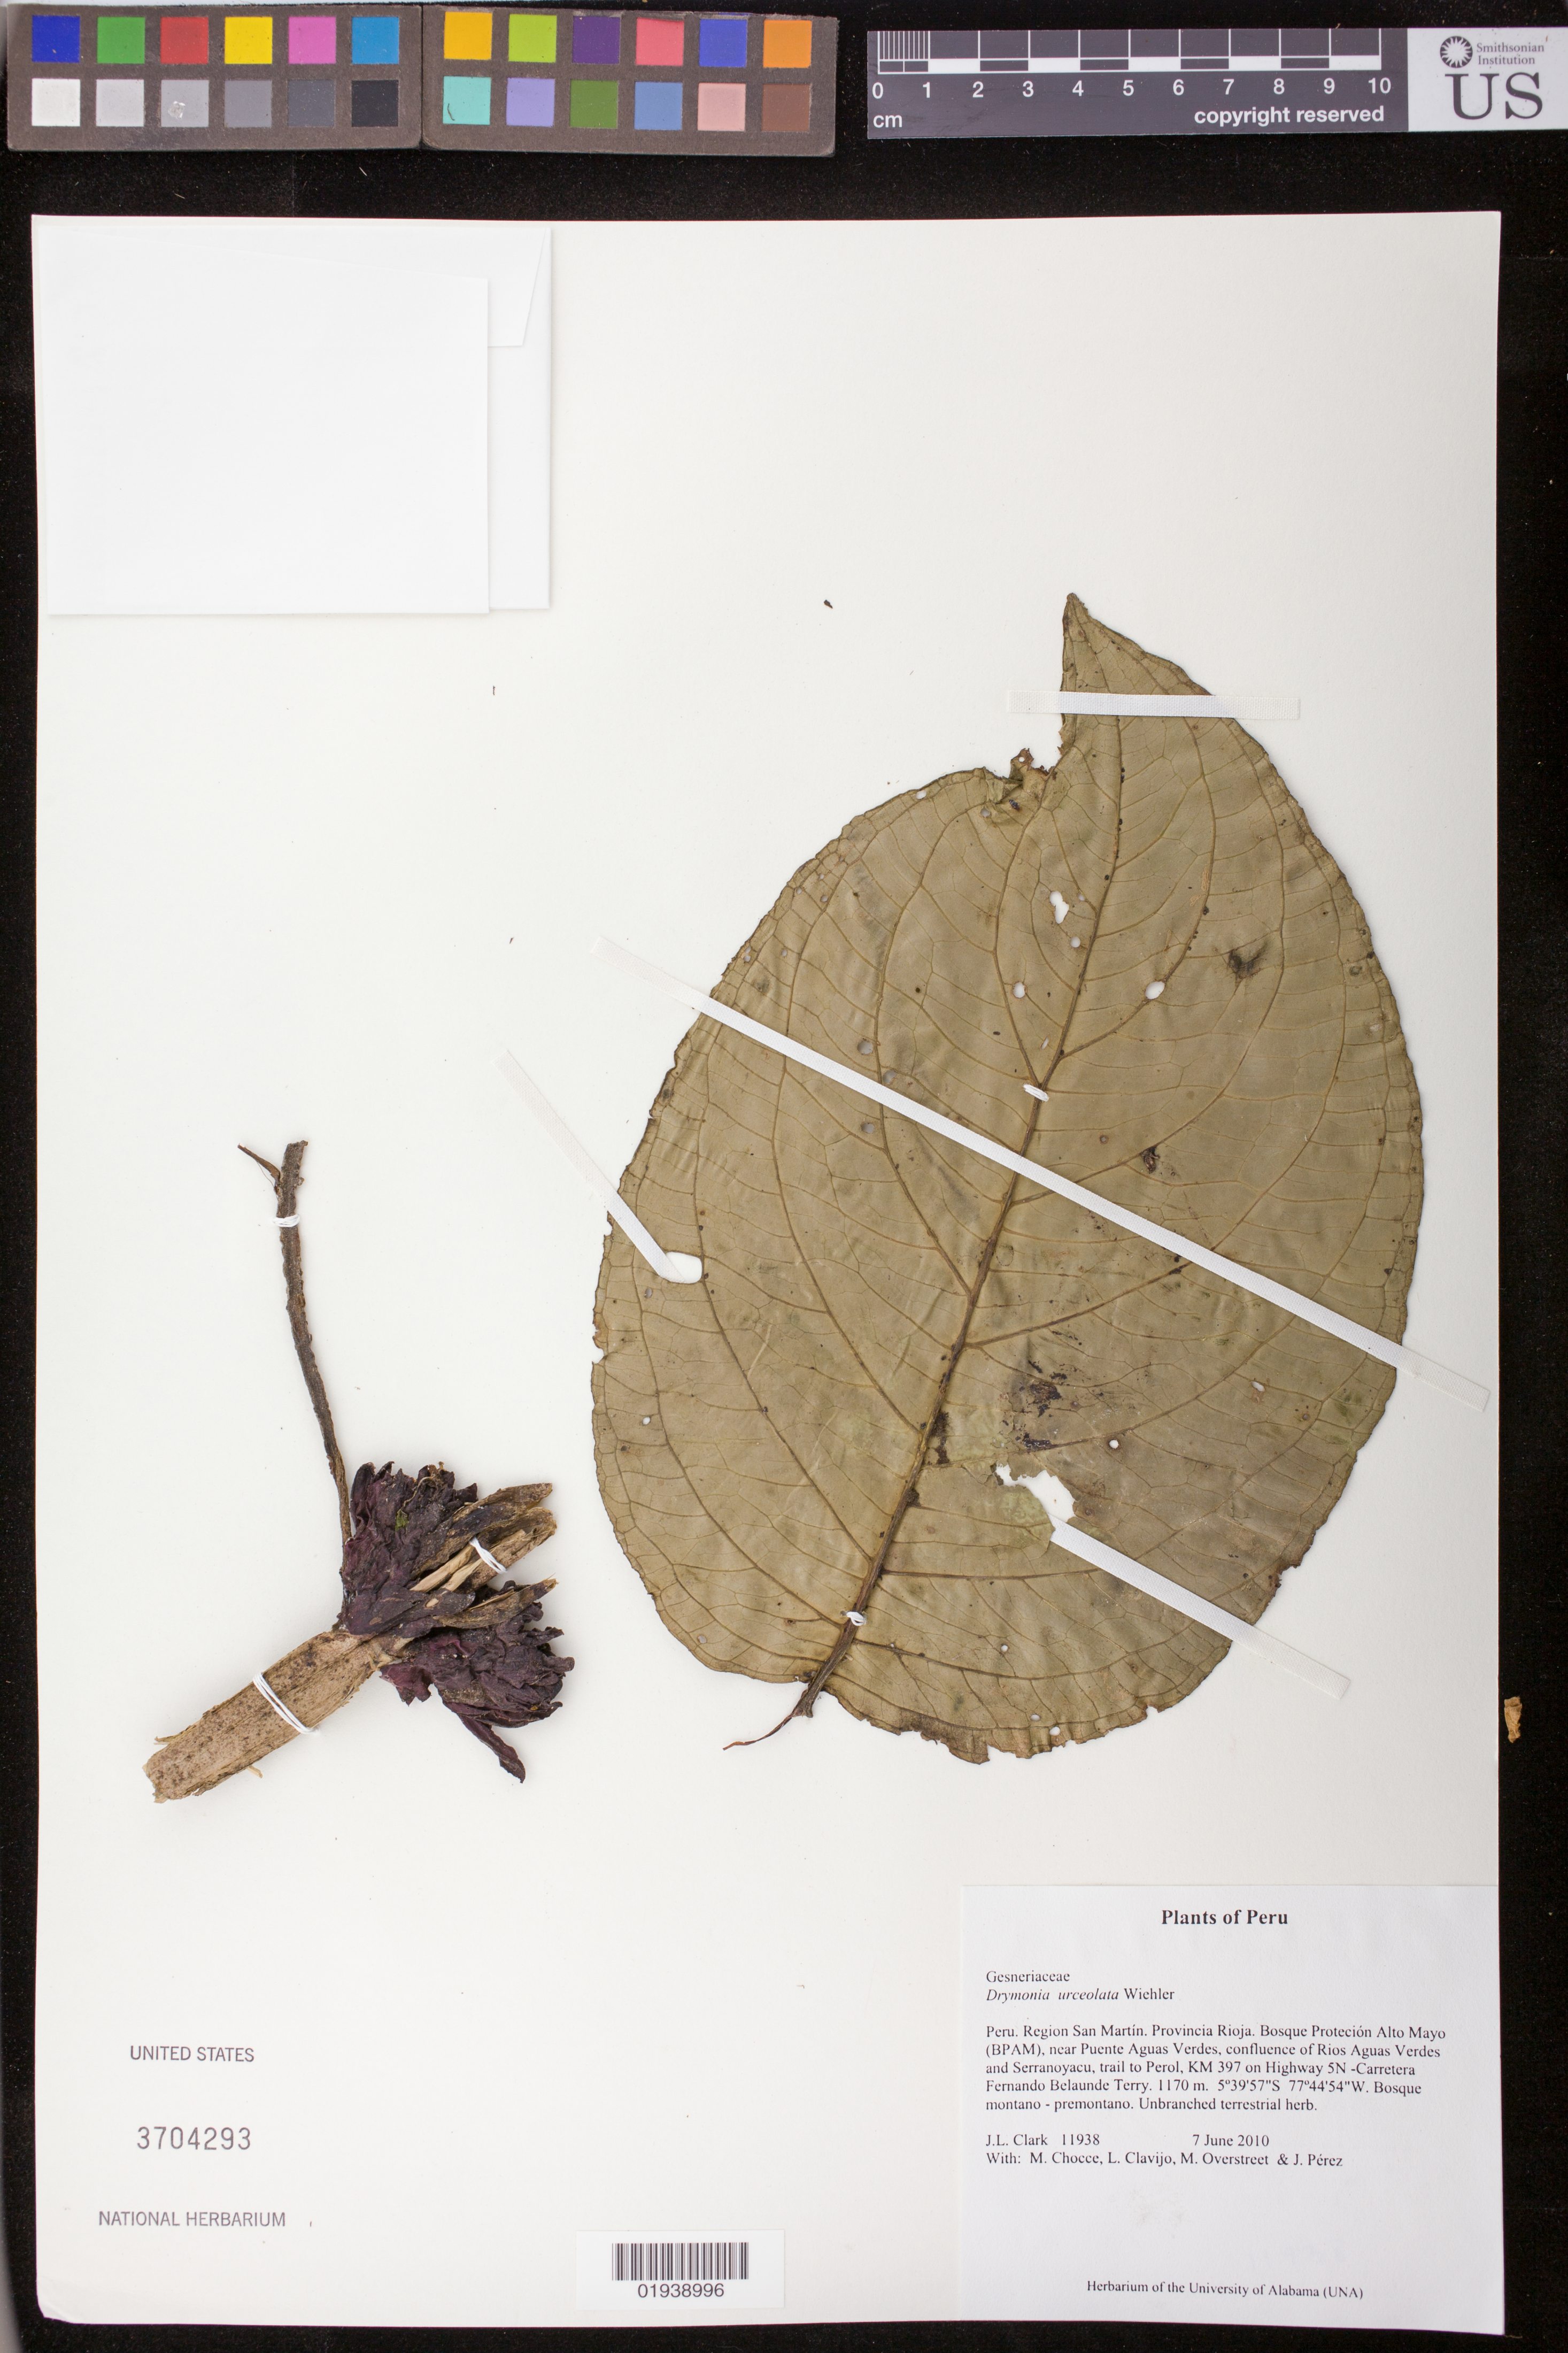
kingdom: Plantae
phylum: Tracheophyta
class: Magnoliopsida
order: Lamiales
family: Gesneriaceae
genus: Drymonia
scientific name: Drymonia urceolata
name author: Wiehler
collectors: J. L. Clark, M. Chocce, L. Clavijo, M. Overstreet & J. Perez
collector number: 11938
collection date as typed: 07 Jun 2010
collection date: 2010-06-07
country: Peru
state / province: San Martín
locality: Provincia Rioja. Bosque Protecion Alto Mayo (BPAM), near Puente Aguas Verdes, confluence of Rios Aguas Verdes and Serranoyacu, KM 397 on Highway 5N-Carretera Fernando Belaunde Terry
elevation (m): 1170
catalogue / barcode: US 3704293